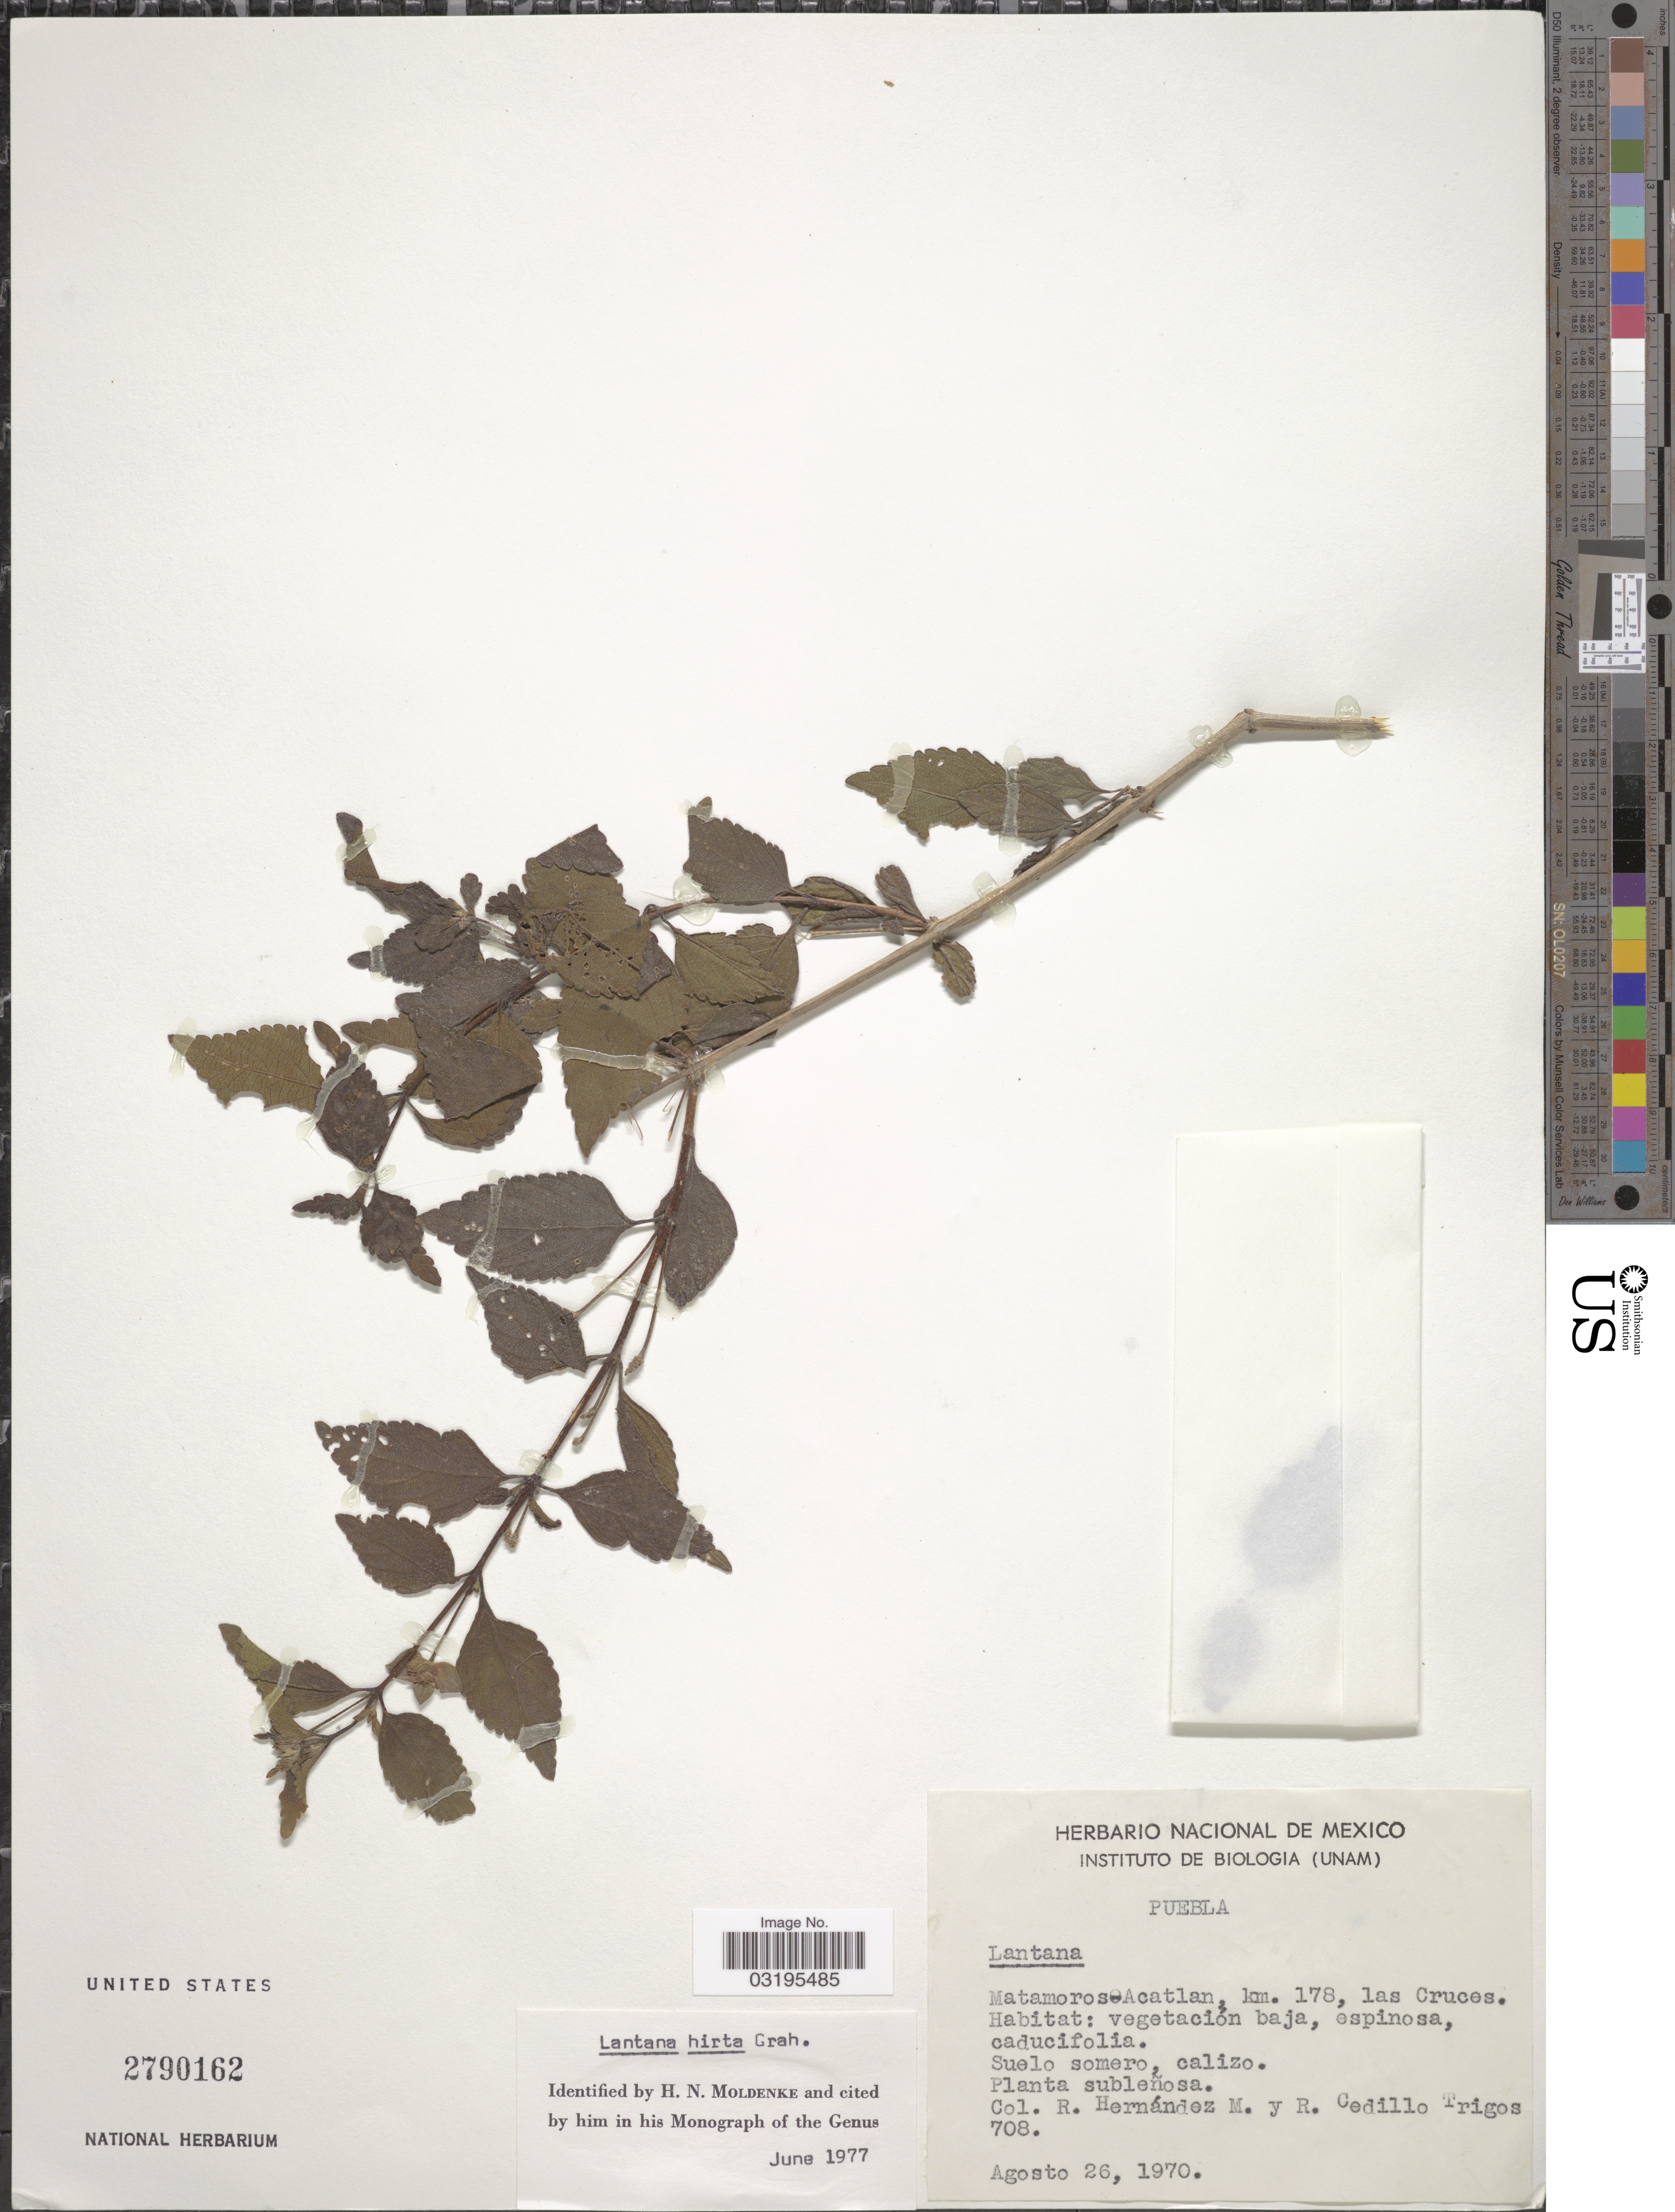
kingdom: Plantae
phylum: Tracheophyta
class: Magnoliopsida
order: Lamiales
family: Verbenaceae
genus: Lantana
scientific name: Lantana hirta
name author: Graham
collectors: R. Hernández M. & R. CedilloT.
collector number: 708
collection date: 1970-08-26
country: Mexico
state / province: Puebla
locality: Matamoros - Acatlan, km. 178, las Cruces.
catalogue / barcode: US 2790162